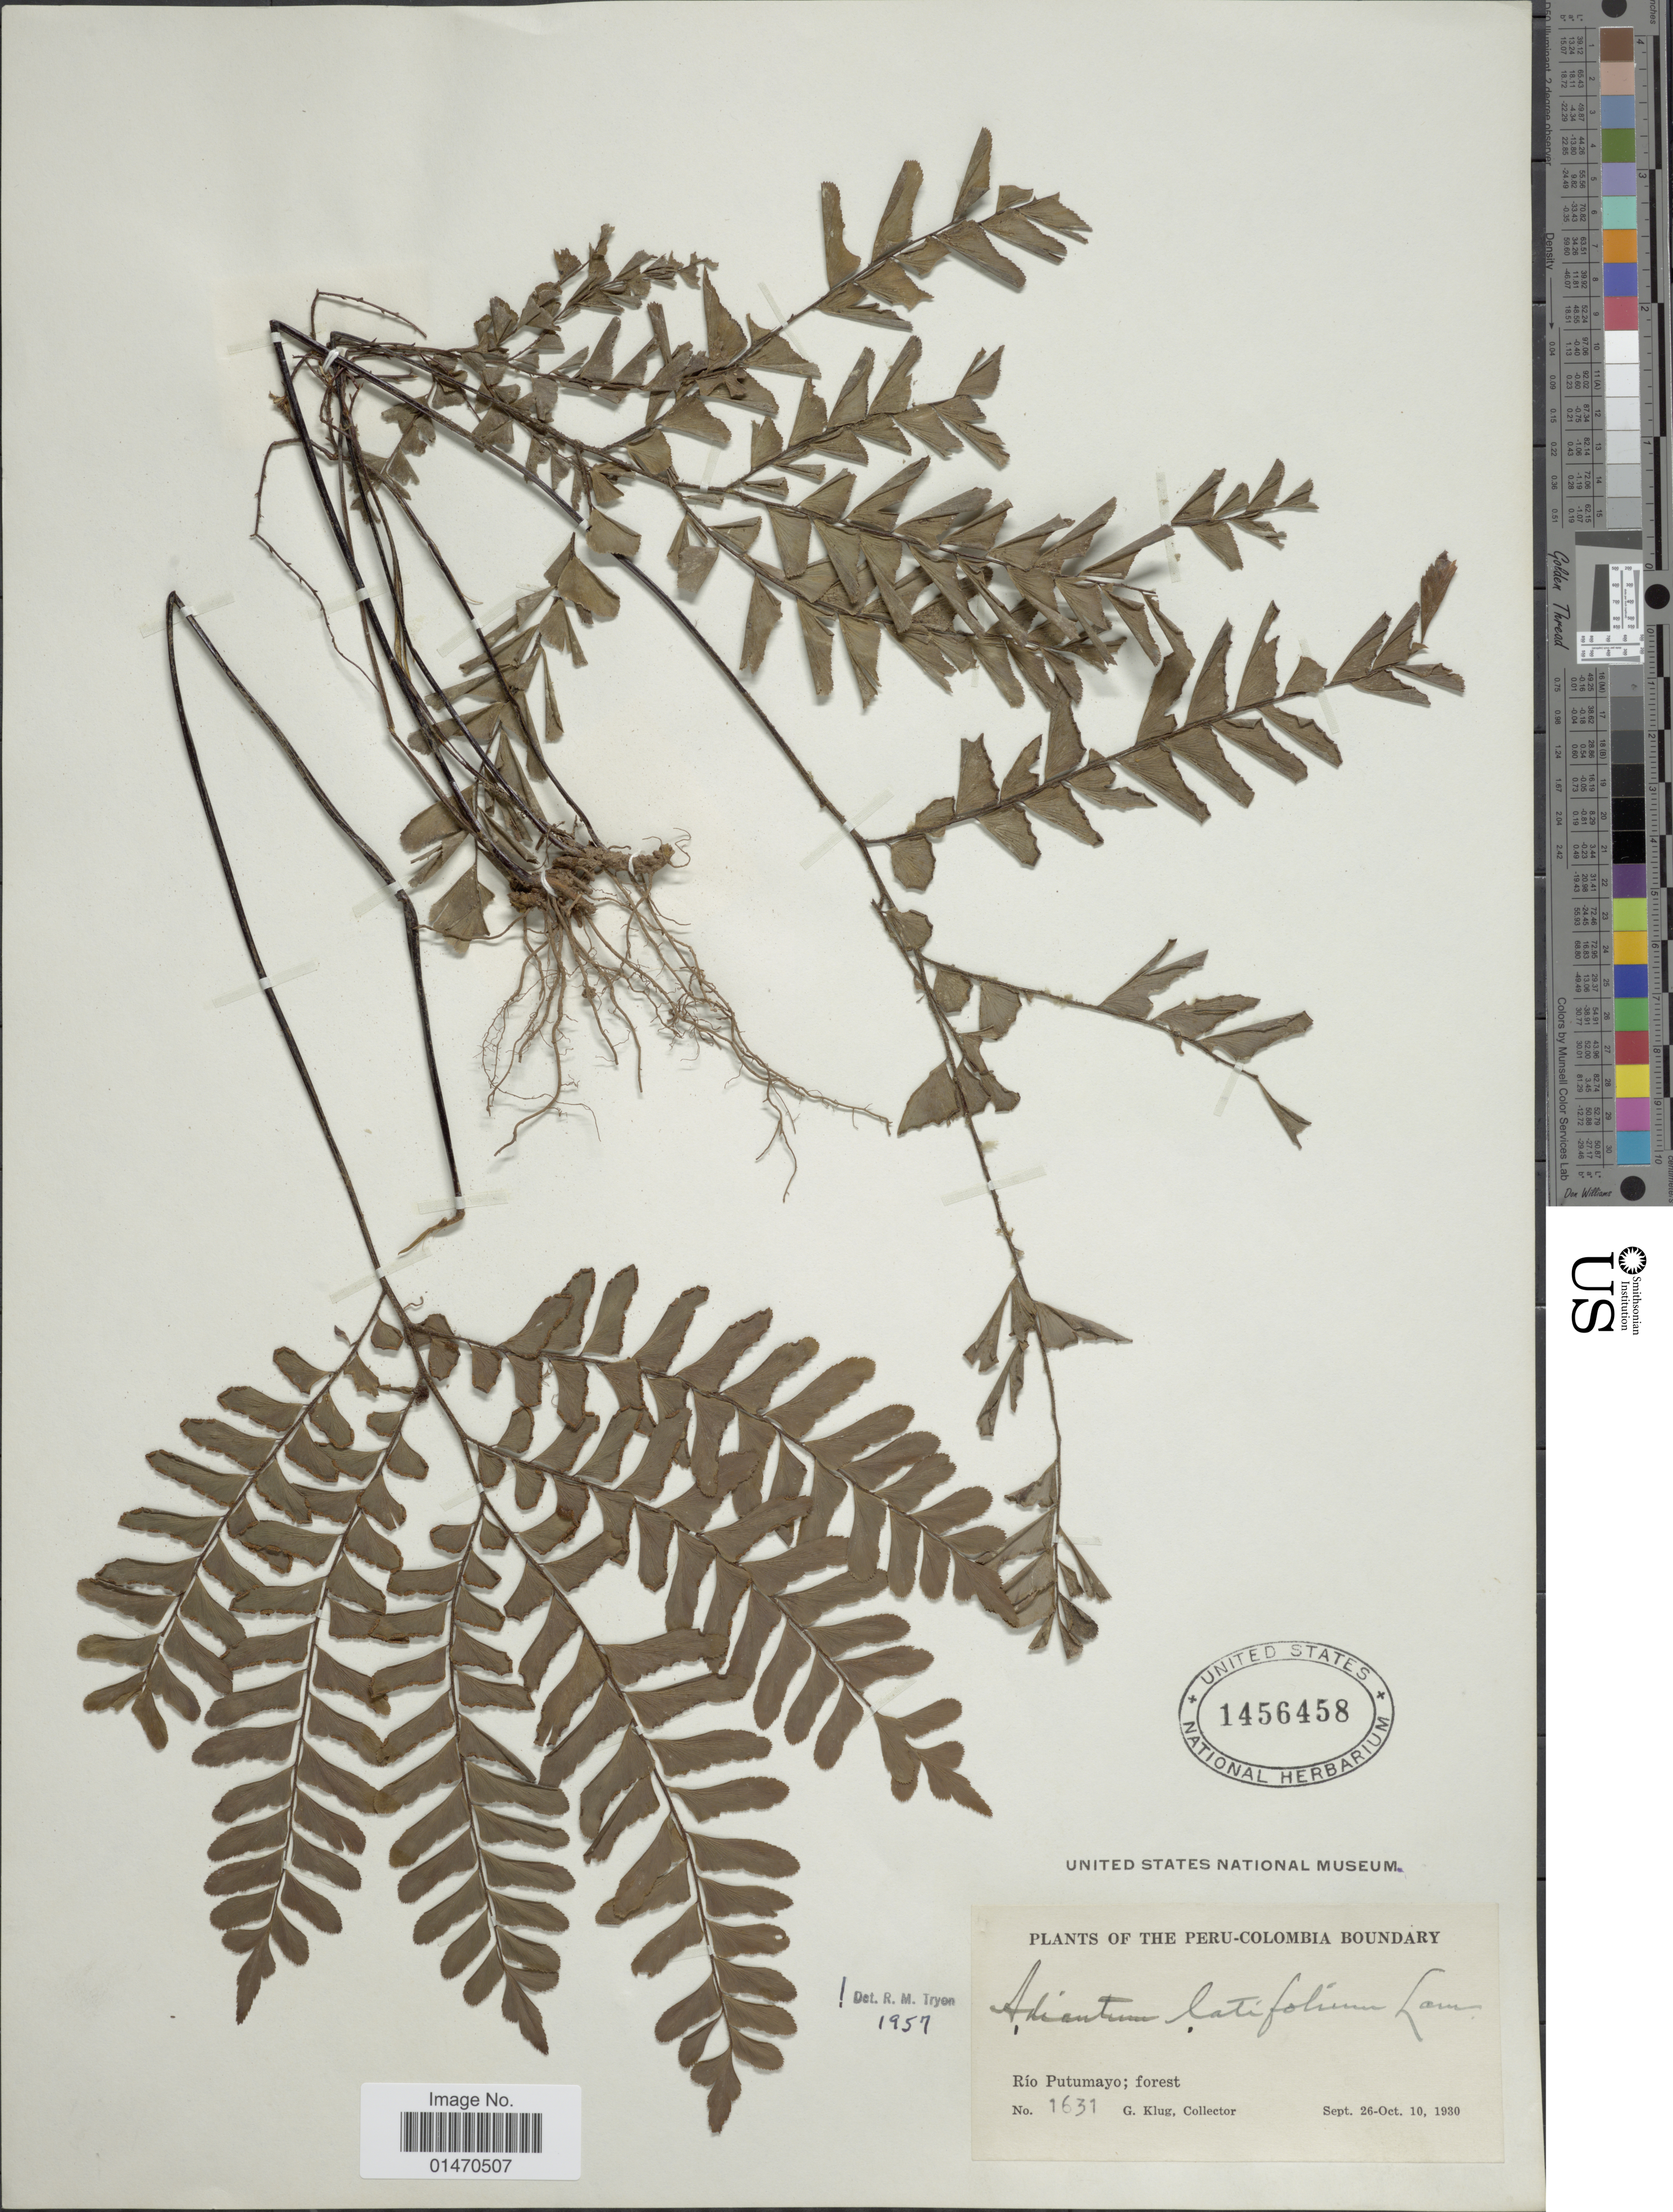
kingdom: Plantae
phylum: Tracheophyta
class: Polypodiopsida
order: Polypodiales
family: Pteridaceae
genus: Adiantum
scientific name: Adiantum latifolium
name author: Lam.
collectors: G. Klug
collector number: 1631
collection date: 1930-09-26/1930-10-10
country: Colombia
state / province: Putumayo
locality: Rio Putumayo: forest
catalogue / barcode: US 1456458